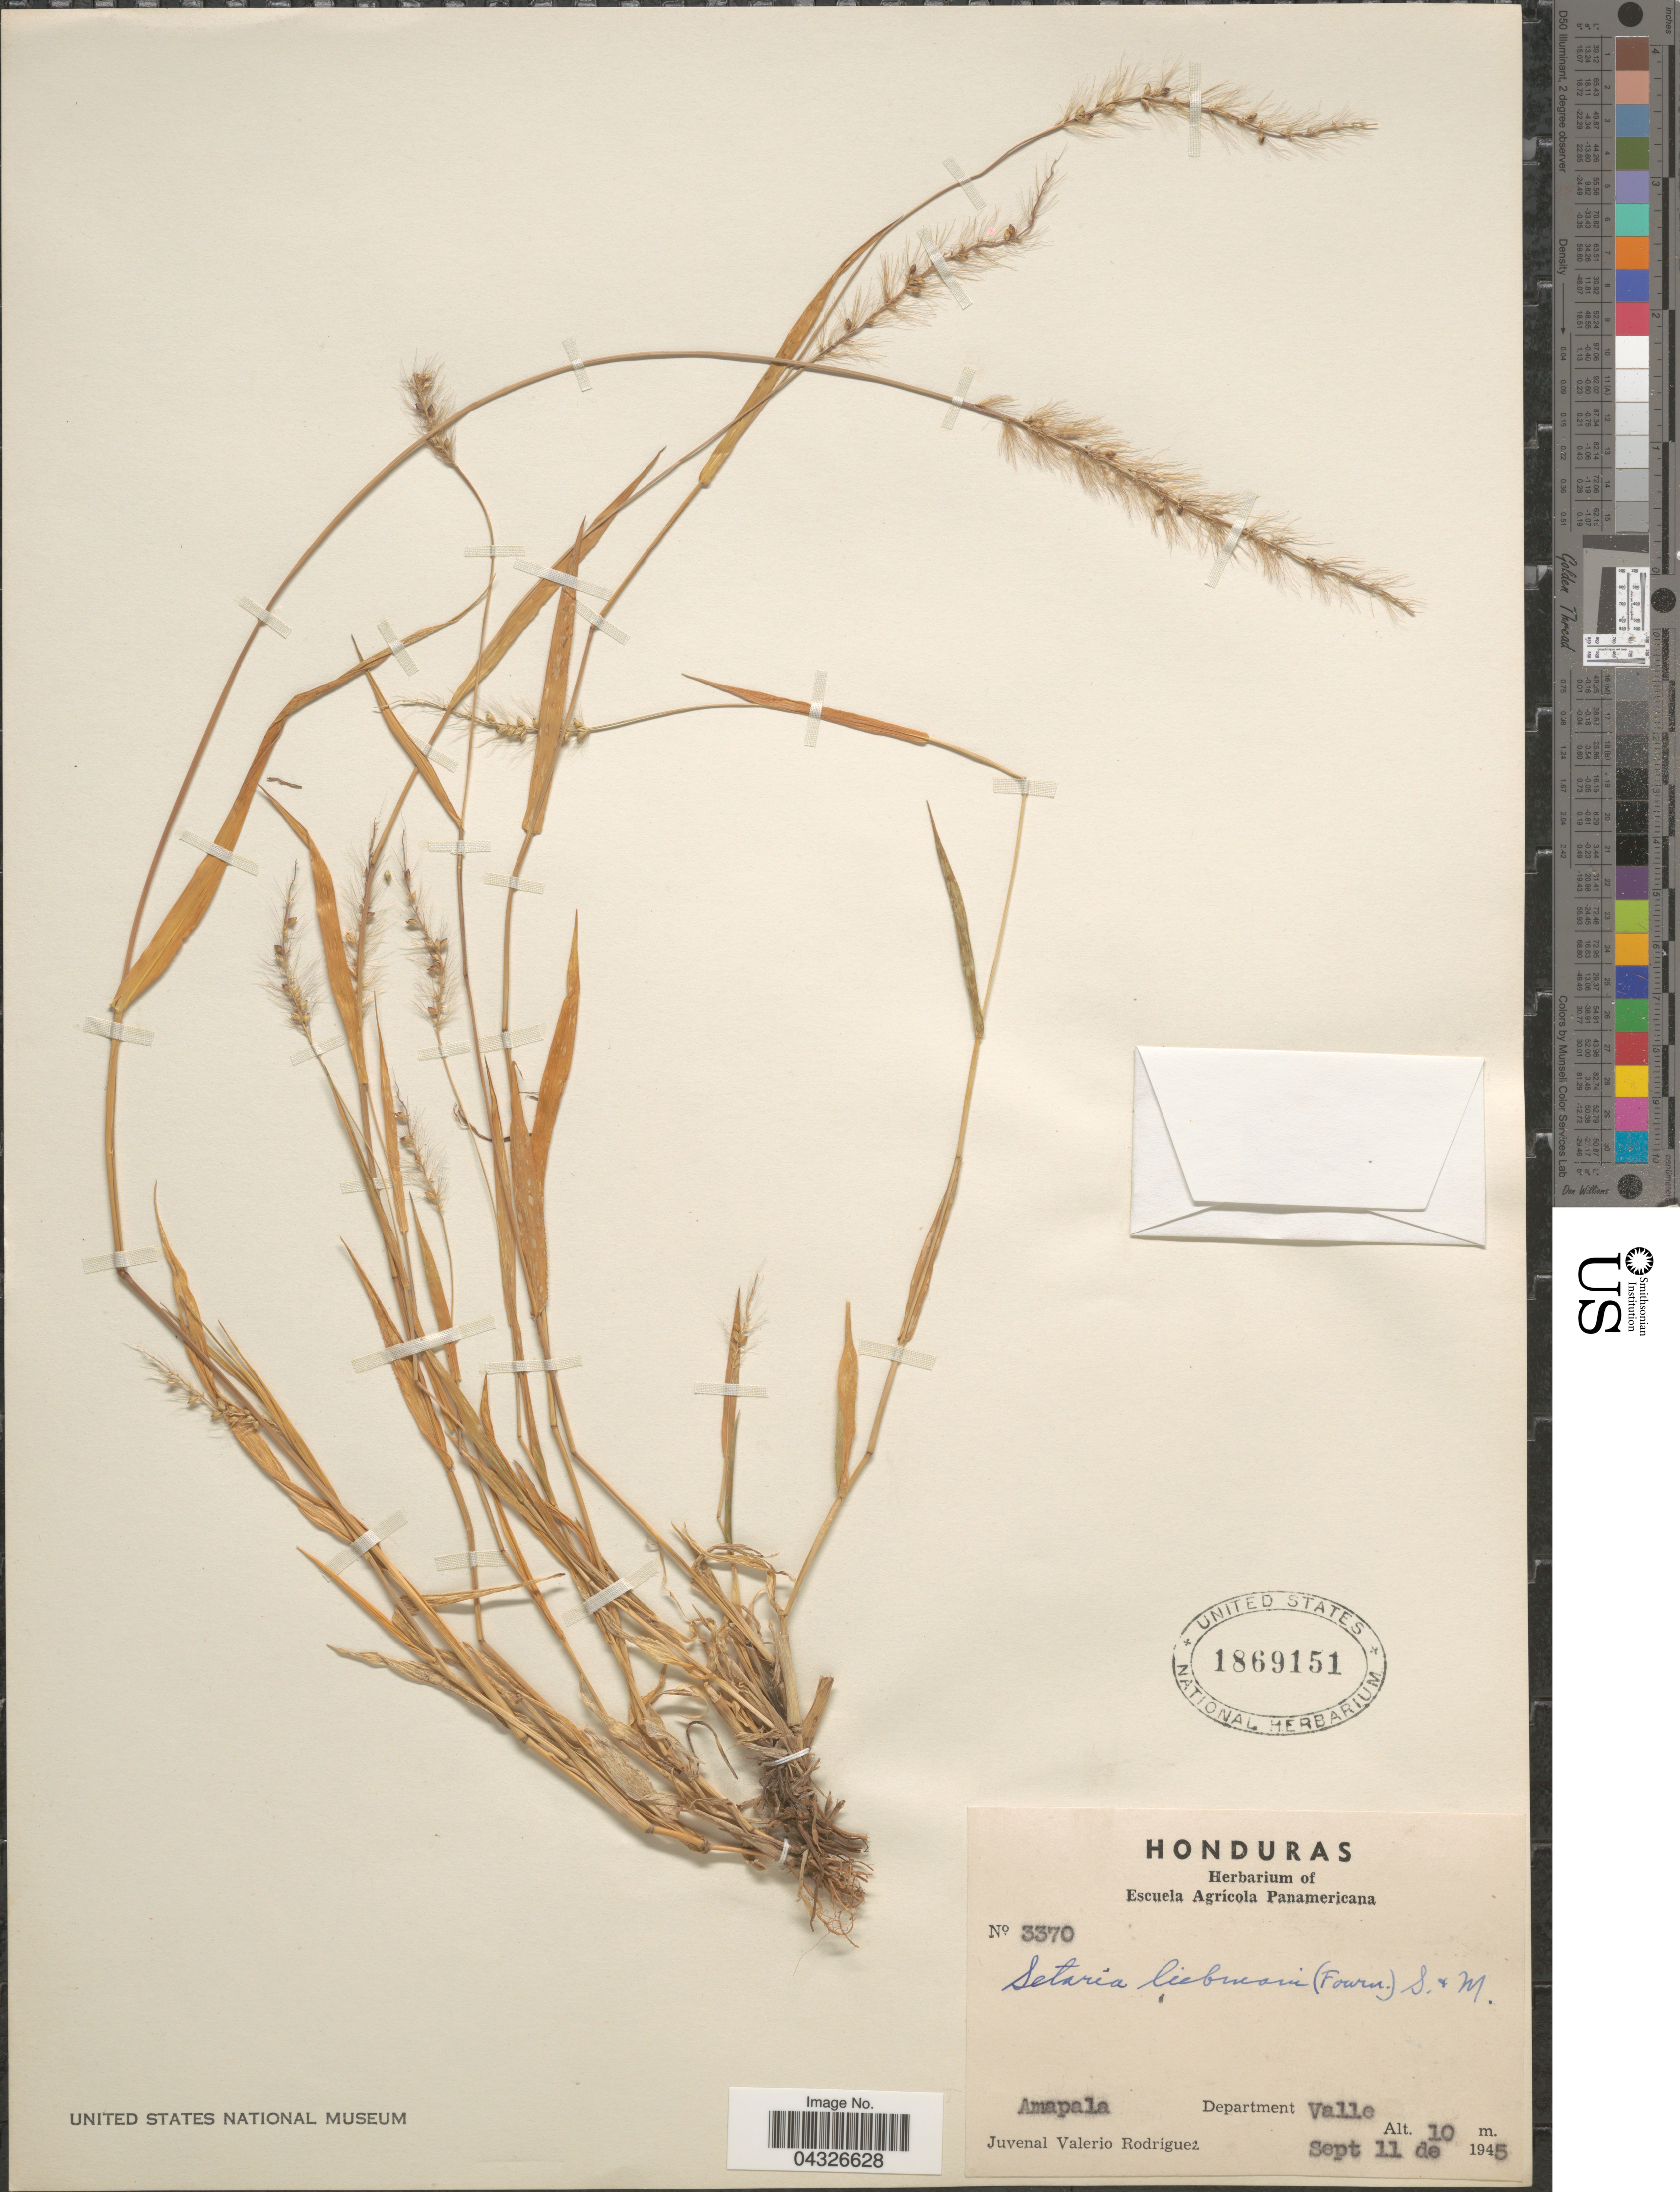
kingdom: Plantae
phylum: Tracheophyta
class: Liliopsida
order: Poales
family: Poaceae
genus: Setaria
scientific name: Setaria liebmannii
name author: E. Fourn.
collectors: J. Rodriguez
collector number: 3370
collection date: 1945-09-11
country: Honduras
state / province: Valle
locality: Amapala Department Valle.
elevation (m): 10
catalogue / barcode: US 1869151